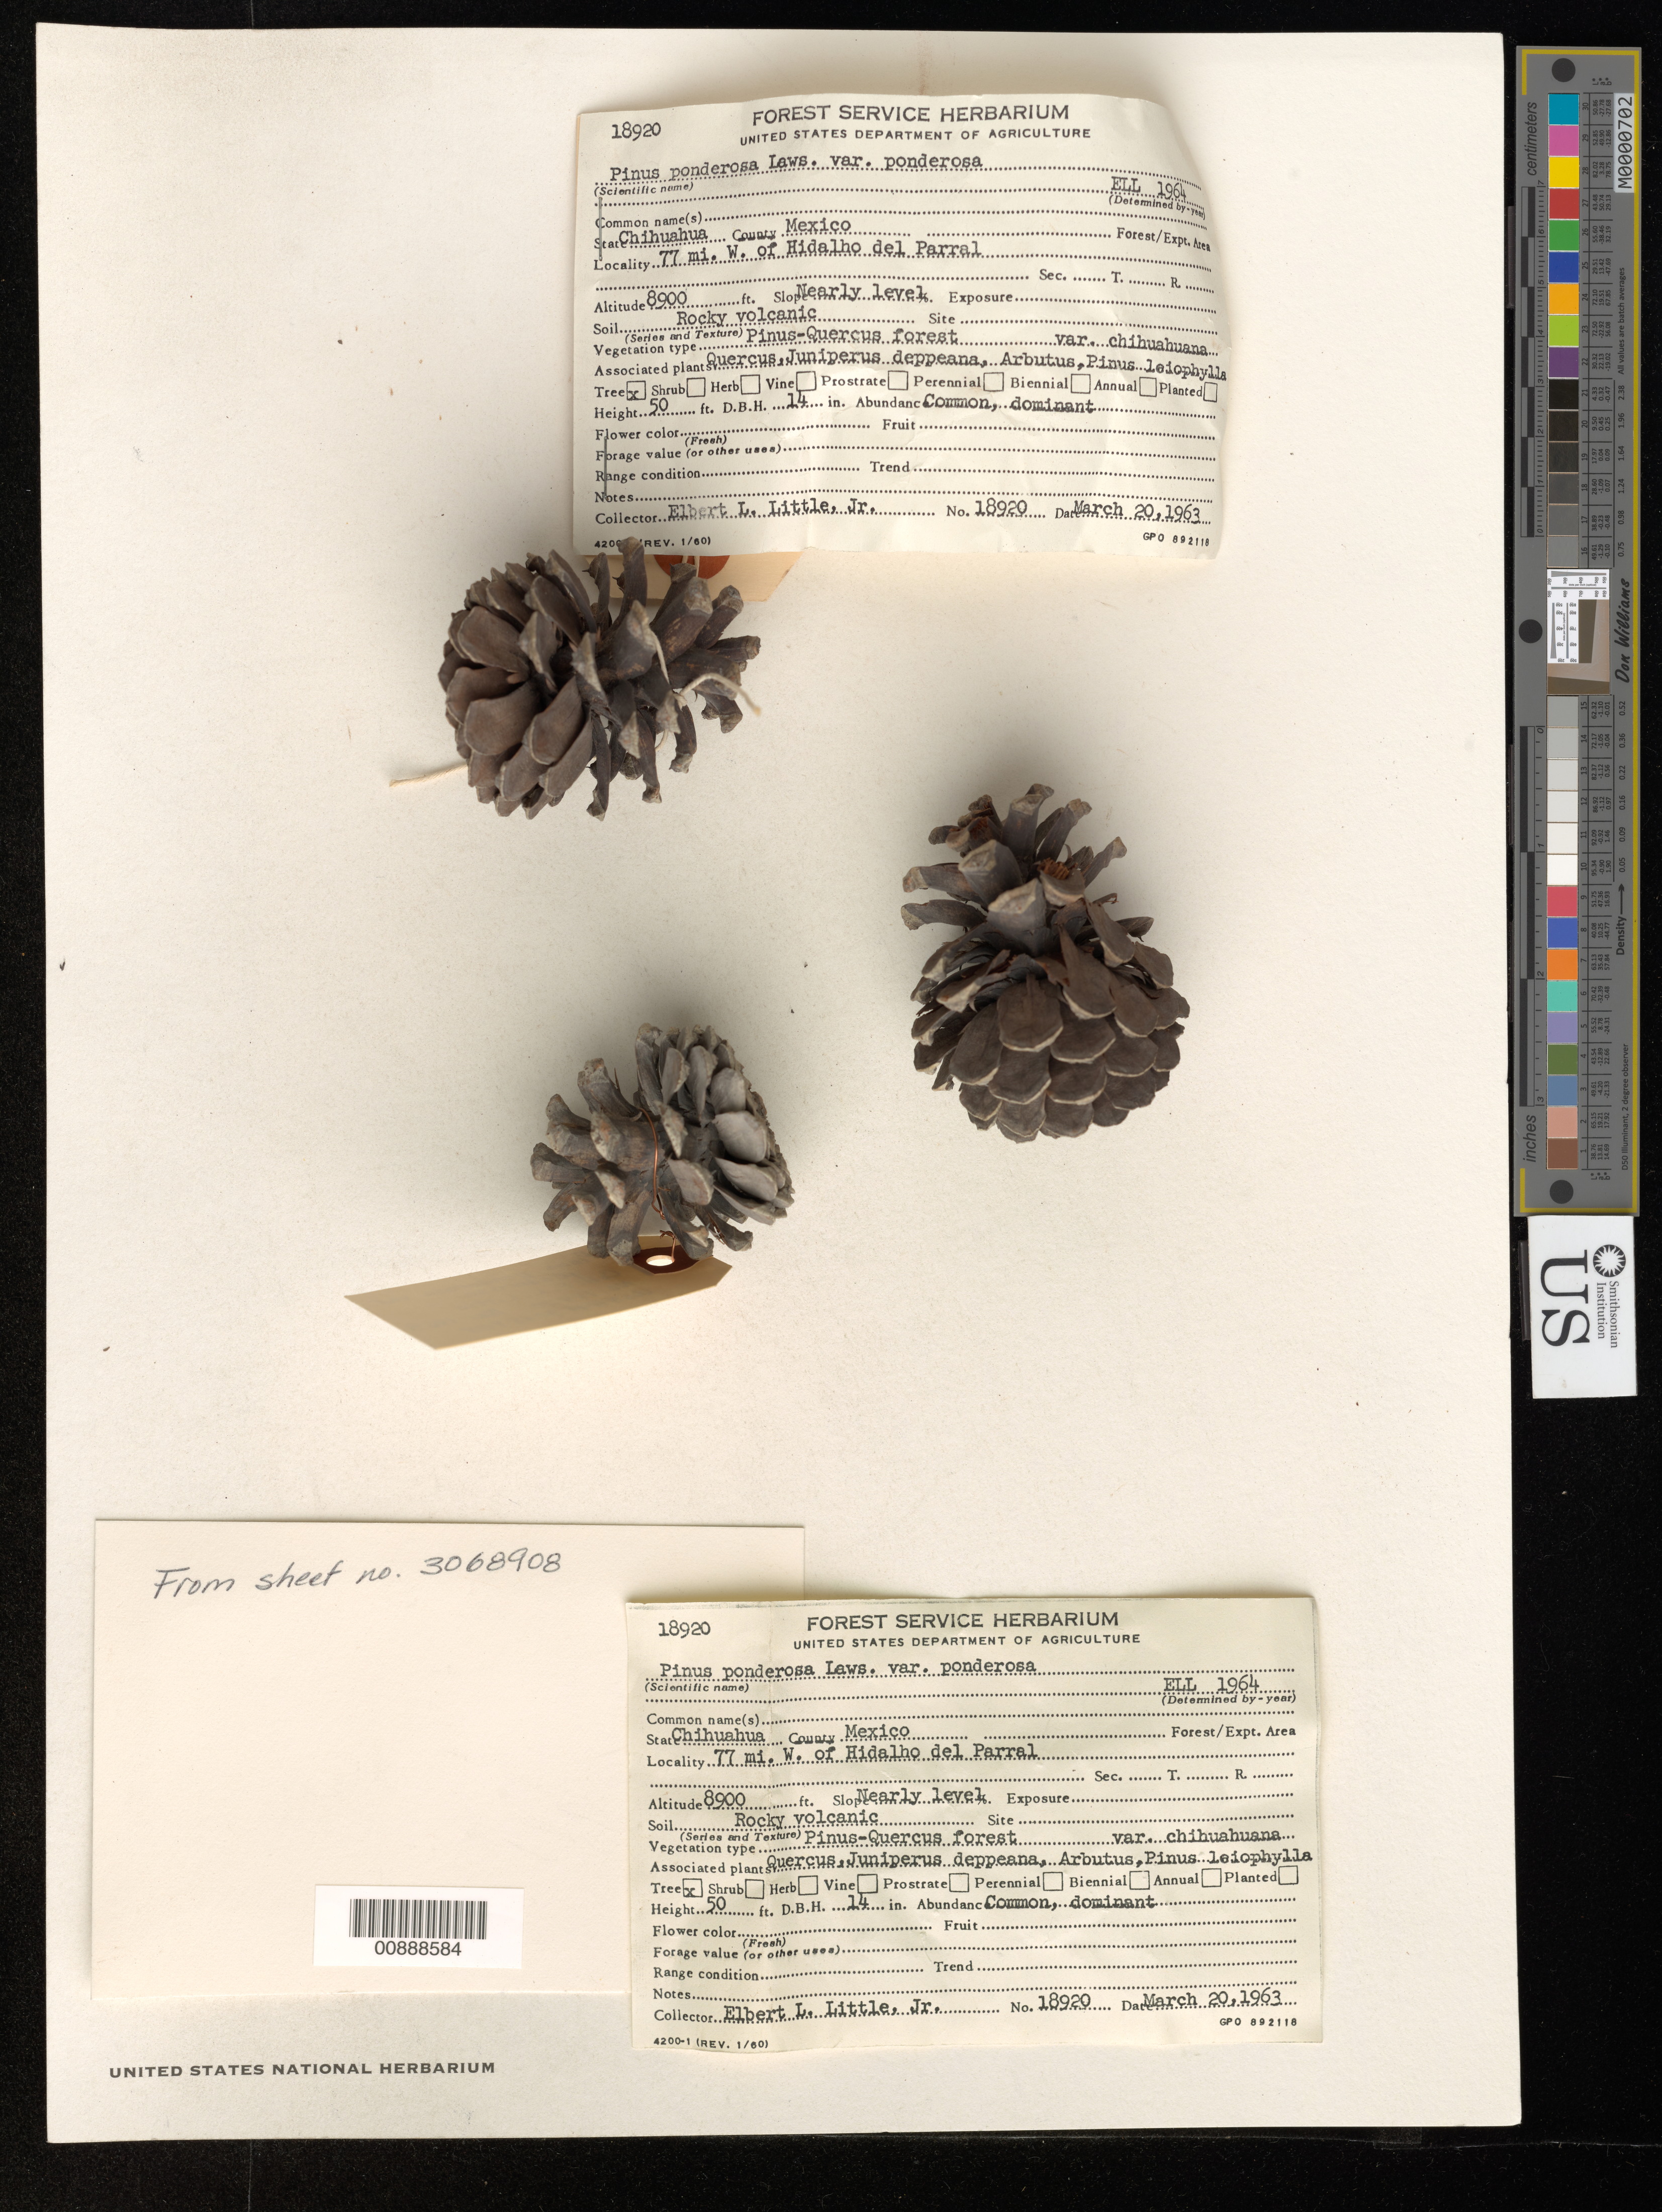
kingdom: Plantae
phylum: Tracheophyta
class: Pinopsida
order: Pinales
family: Pinaceae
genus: Pinus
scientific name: Pinus ponderosa var. ponderosa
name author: P. Lawson & C. Lawson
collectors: E. L. Little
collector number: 18920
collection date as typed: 20 Mar 1963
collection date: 1963-03-20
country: Mexico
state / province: Chihuahua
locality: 77 mi. W of Hidalgo del Parral, Chihuahua.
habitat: Pinus-Quercus forest. slope: nearly level; soil: rocky volcanic. Assoc. plants: Quercus, Juniperus deppeana, Arbutus ..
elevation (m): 2713